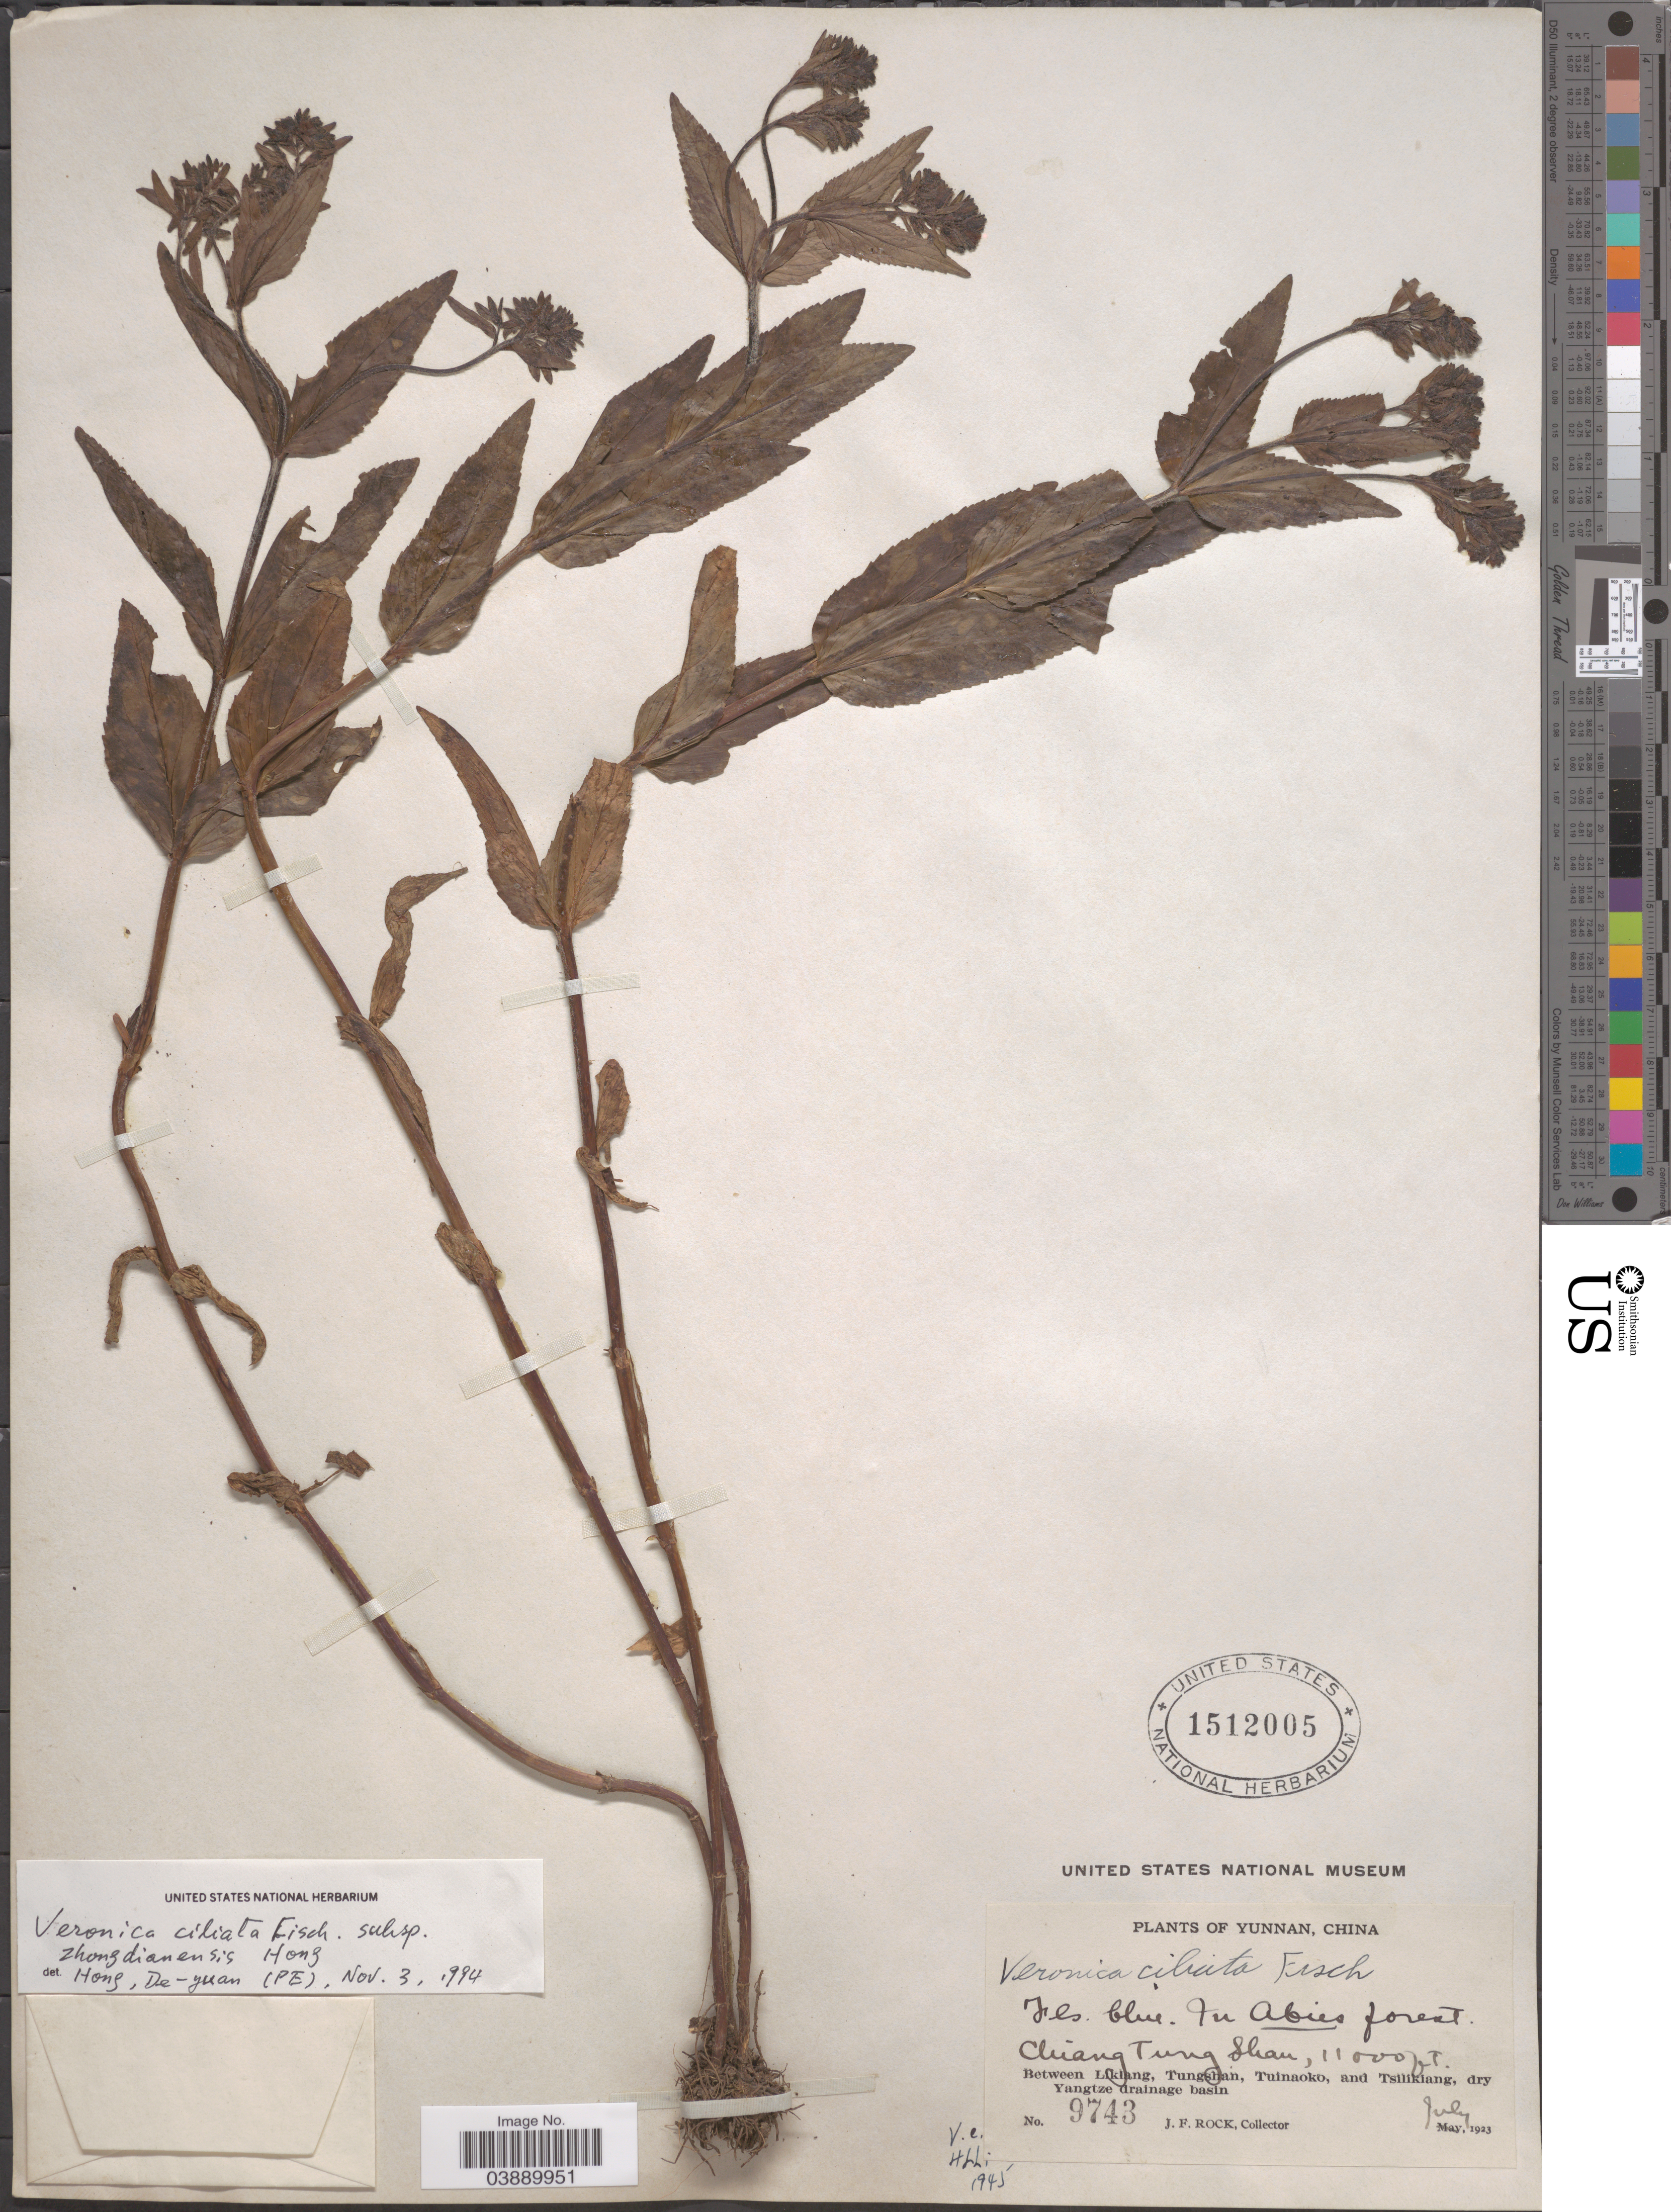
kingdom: Plantae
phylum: Tracheophyta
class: Magnoliopsida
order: Lamiales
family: Plantaginaceae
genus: Veronica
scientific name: Veronica ciliata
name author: Fisch.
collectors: J. Rock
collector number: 9743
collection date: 1923-07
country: China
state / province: Yunnan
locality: Chiang Tung Shan. Between Likiang, Tungshan, Tuinaoko, and Tsilikiang, dry Yangtze drainage basin.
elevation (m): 3353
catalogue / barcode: US 1512005